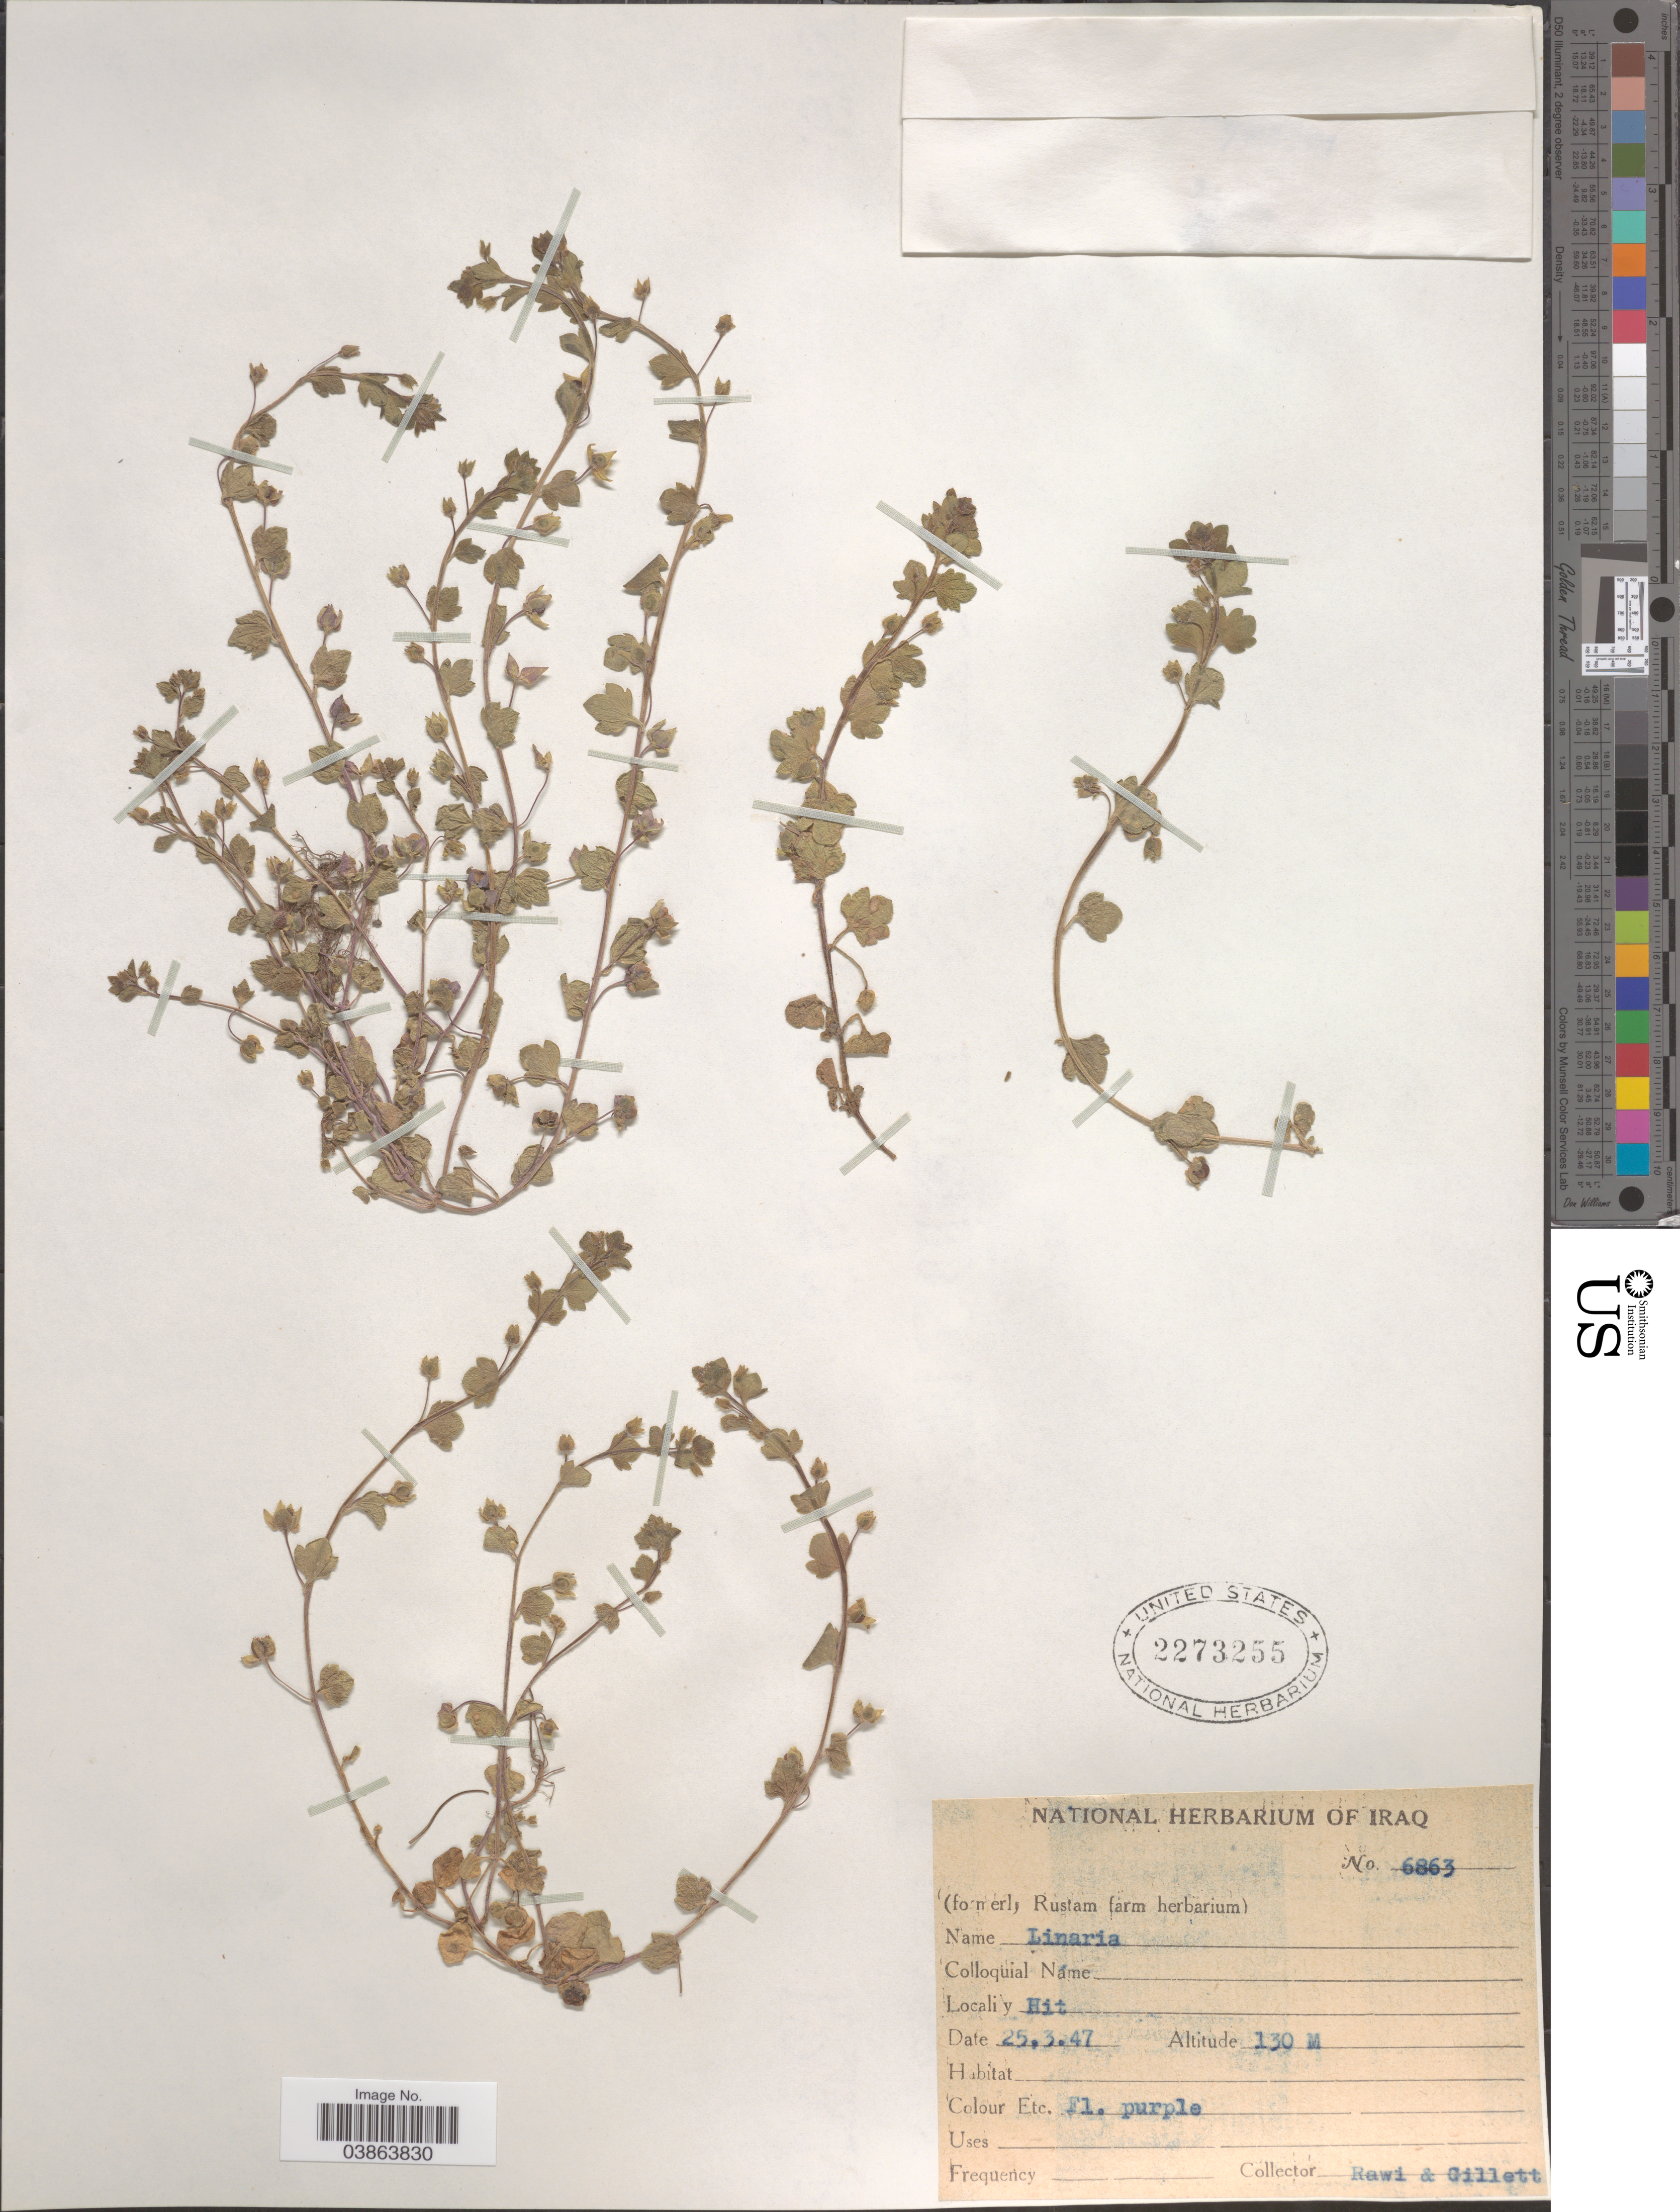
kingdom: Plantae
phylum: Tracheophyta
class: Magnoliopsida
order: Lamiales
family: Plantaginaceae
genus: Linaria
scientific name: Linaria sp.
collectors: -. Rawi & Gillett, --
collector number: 6863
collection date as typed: Transcribed d/m/y: 25/3/47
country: Iraq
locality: Hit.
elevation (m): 130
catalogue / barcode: US 2273255